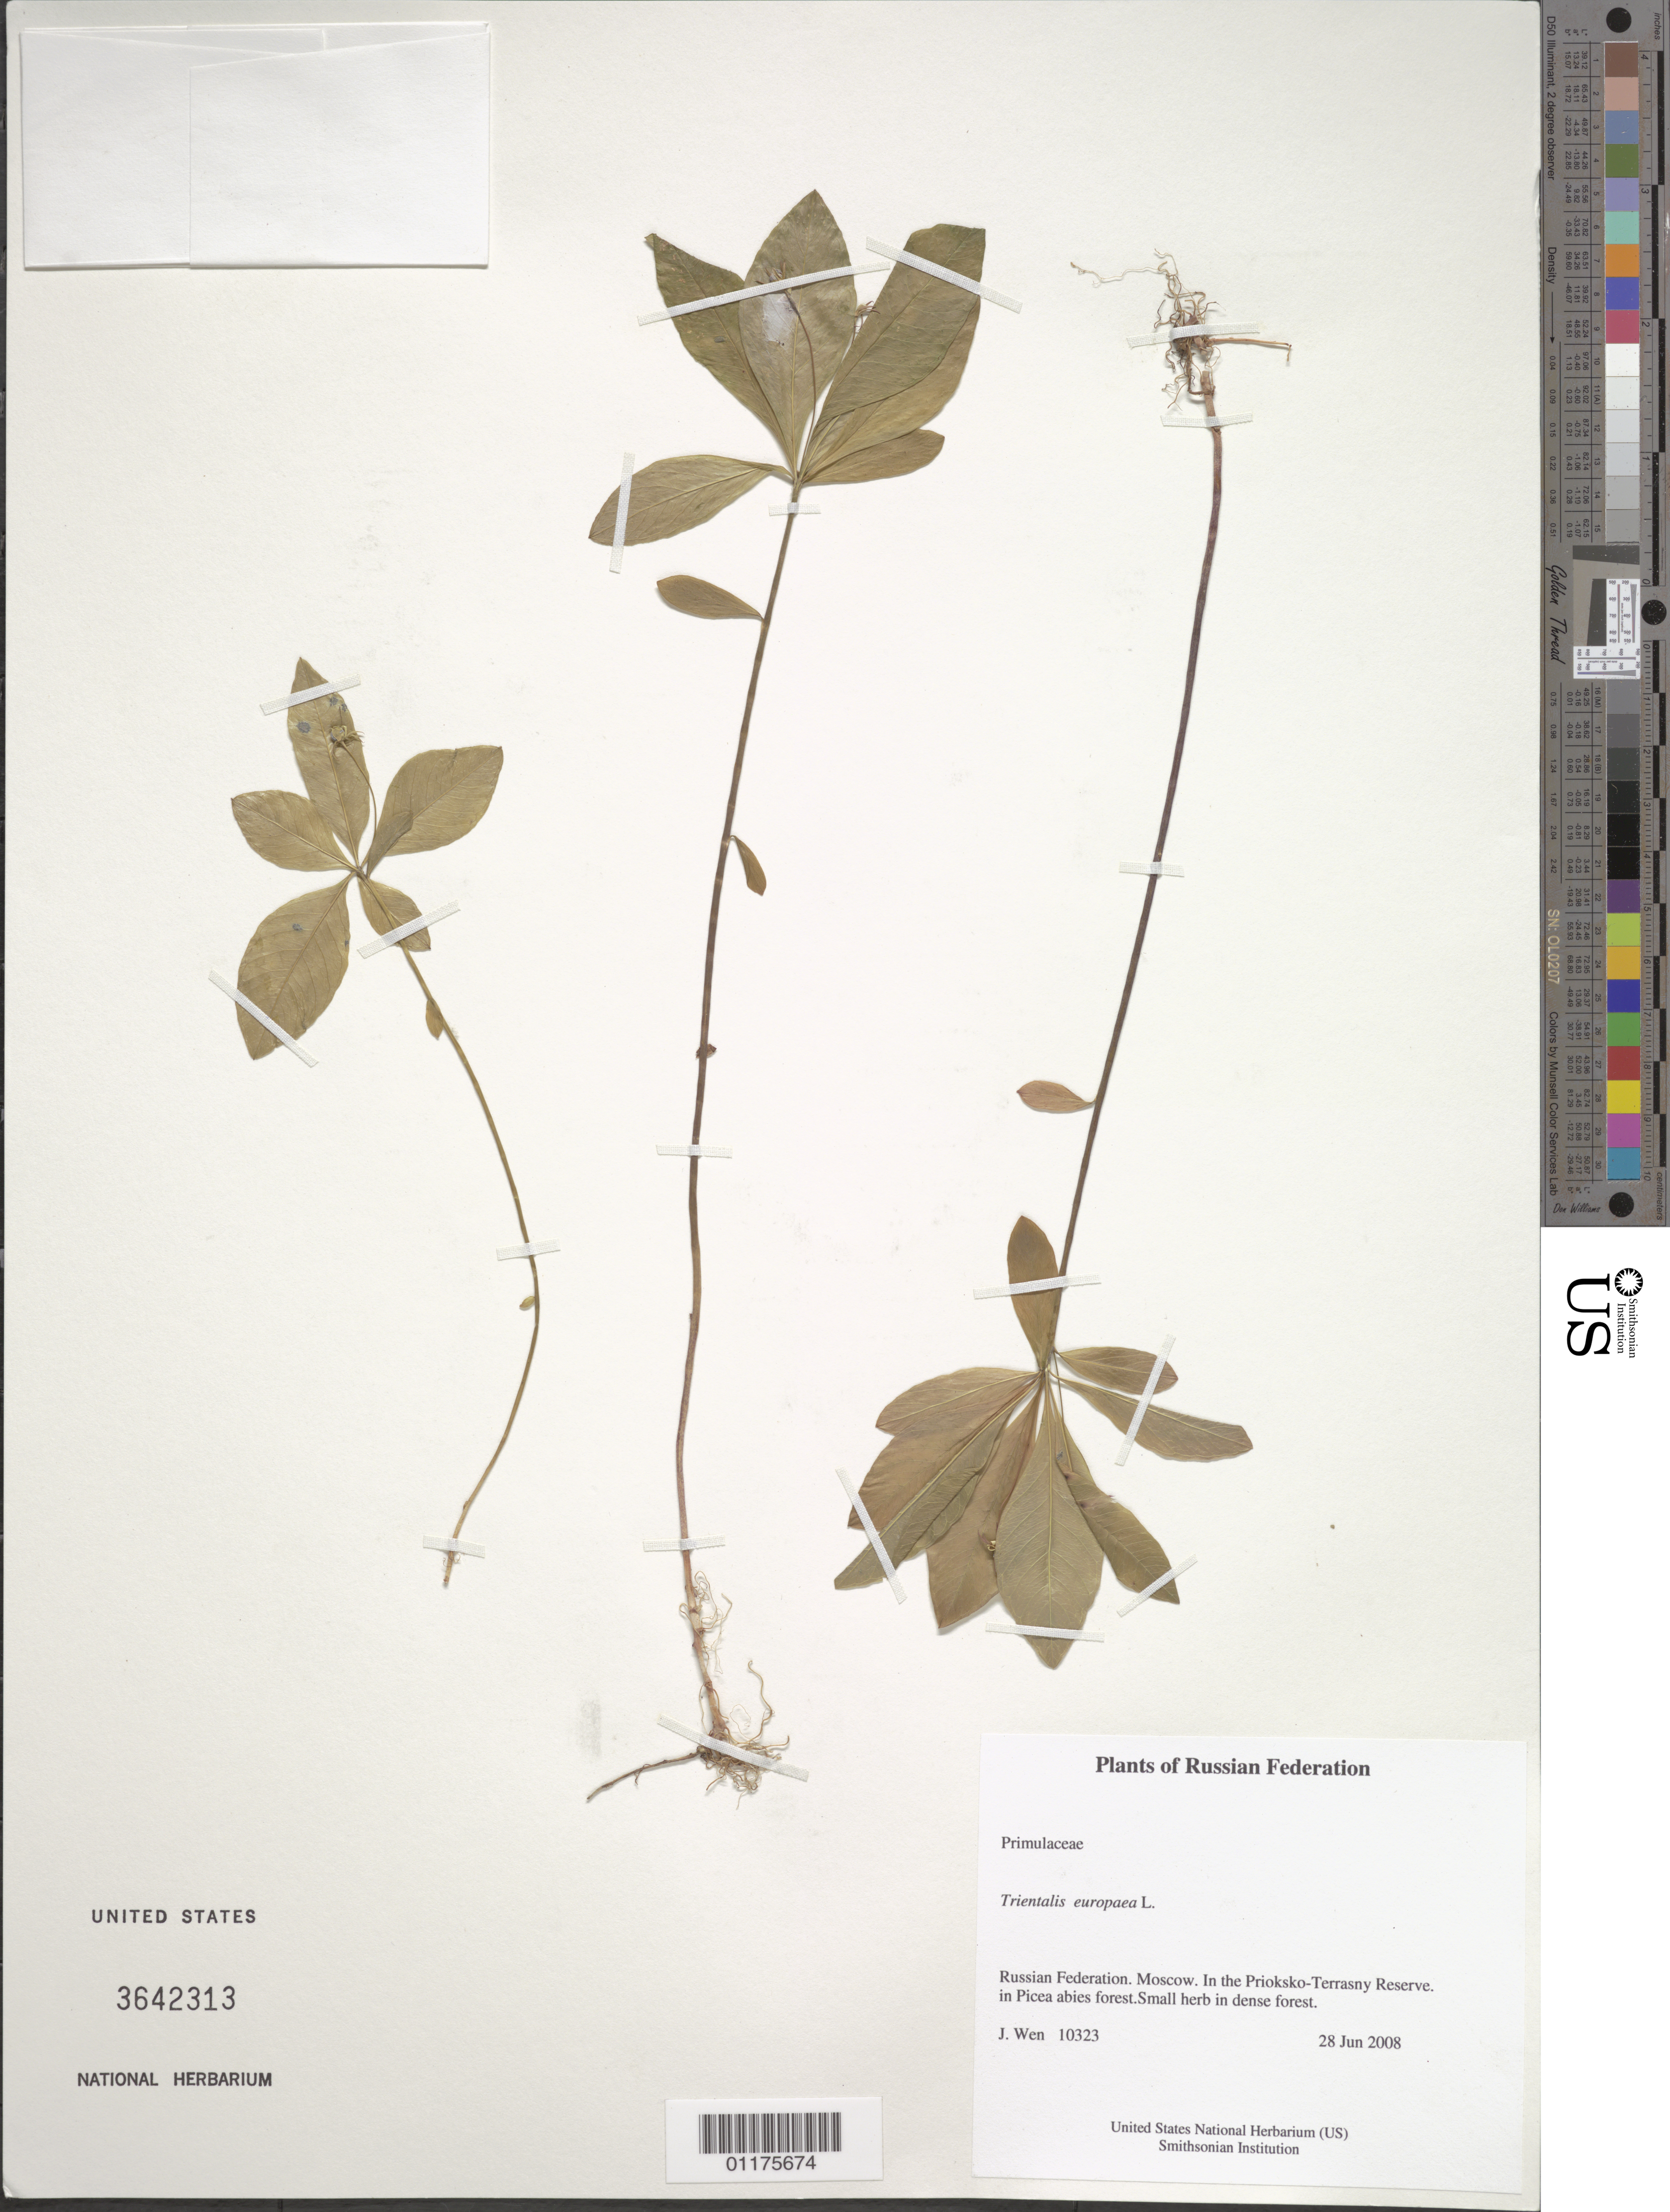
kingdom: Plantae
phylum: Tracheophyta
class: Magnoliopsida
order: Ericales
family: Primulaceae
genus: Trientalis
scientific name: Trientalis europaea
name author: L.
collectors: J. Wen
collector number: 10323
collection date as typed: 28 Jun 2008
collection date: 2008-06-28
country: Russian Federation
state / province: Moscow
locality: In the Prioksko-Terrasny Reserve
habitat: In Picea abies forest. Dense forest.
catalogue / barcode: US 3642313